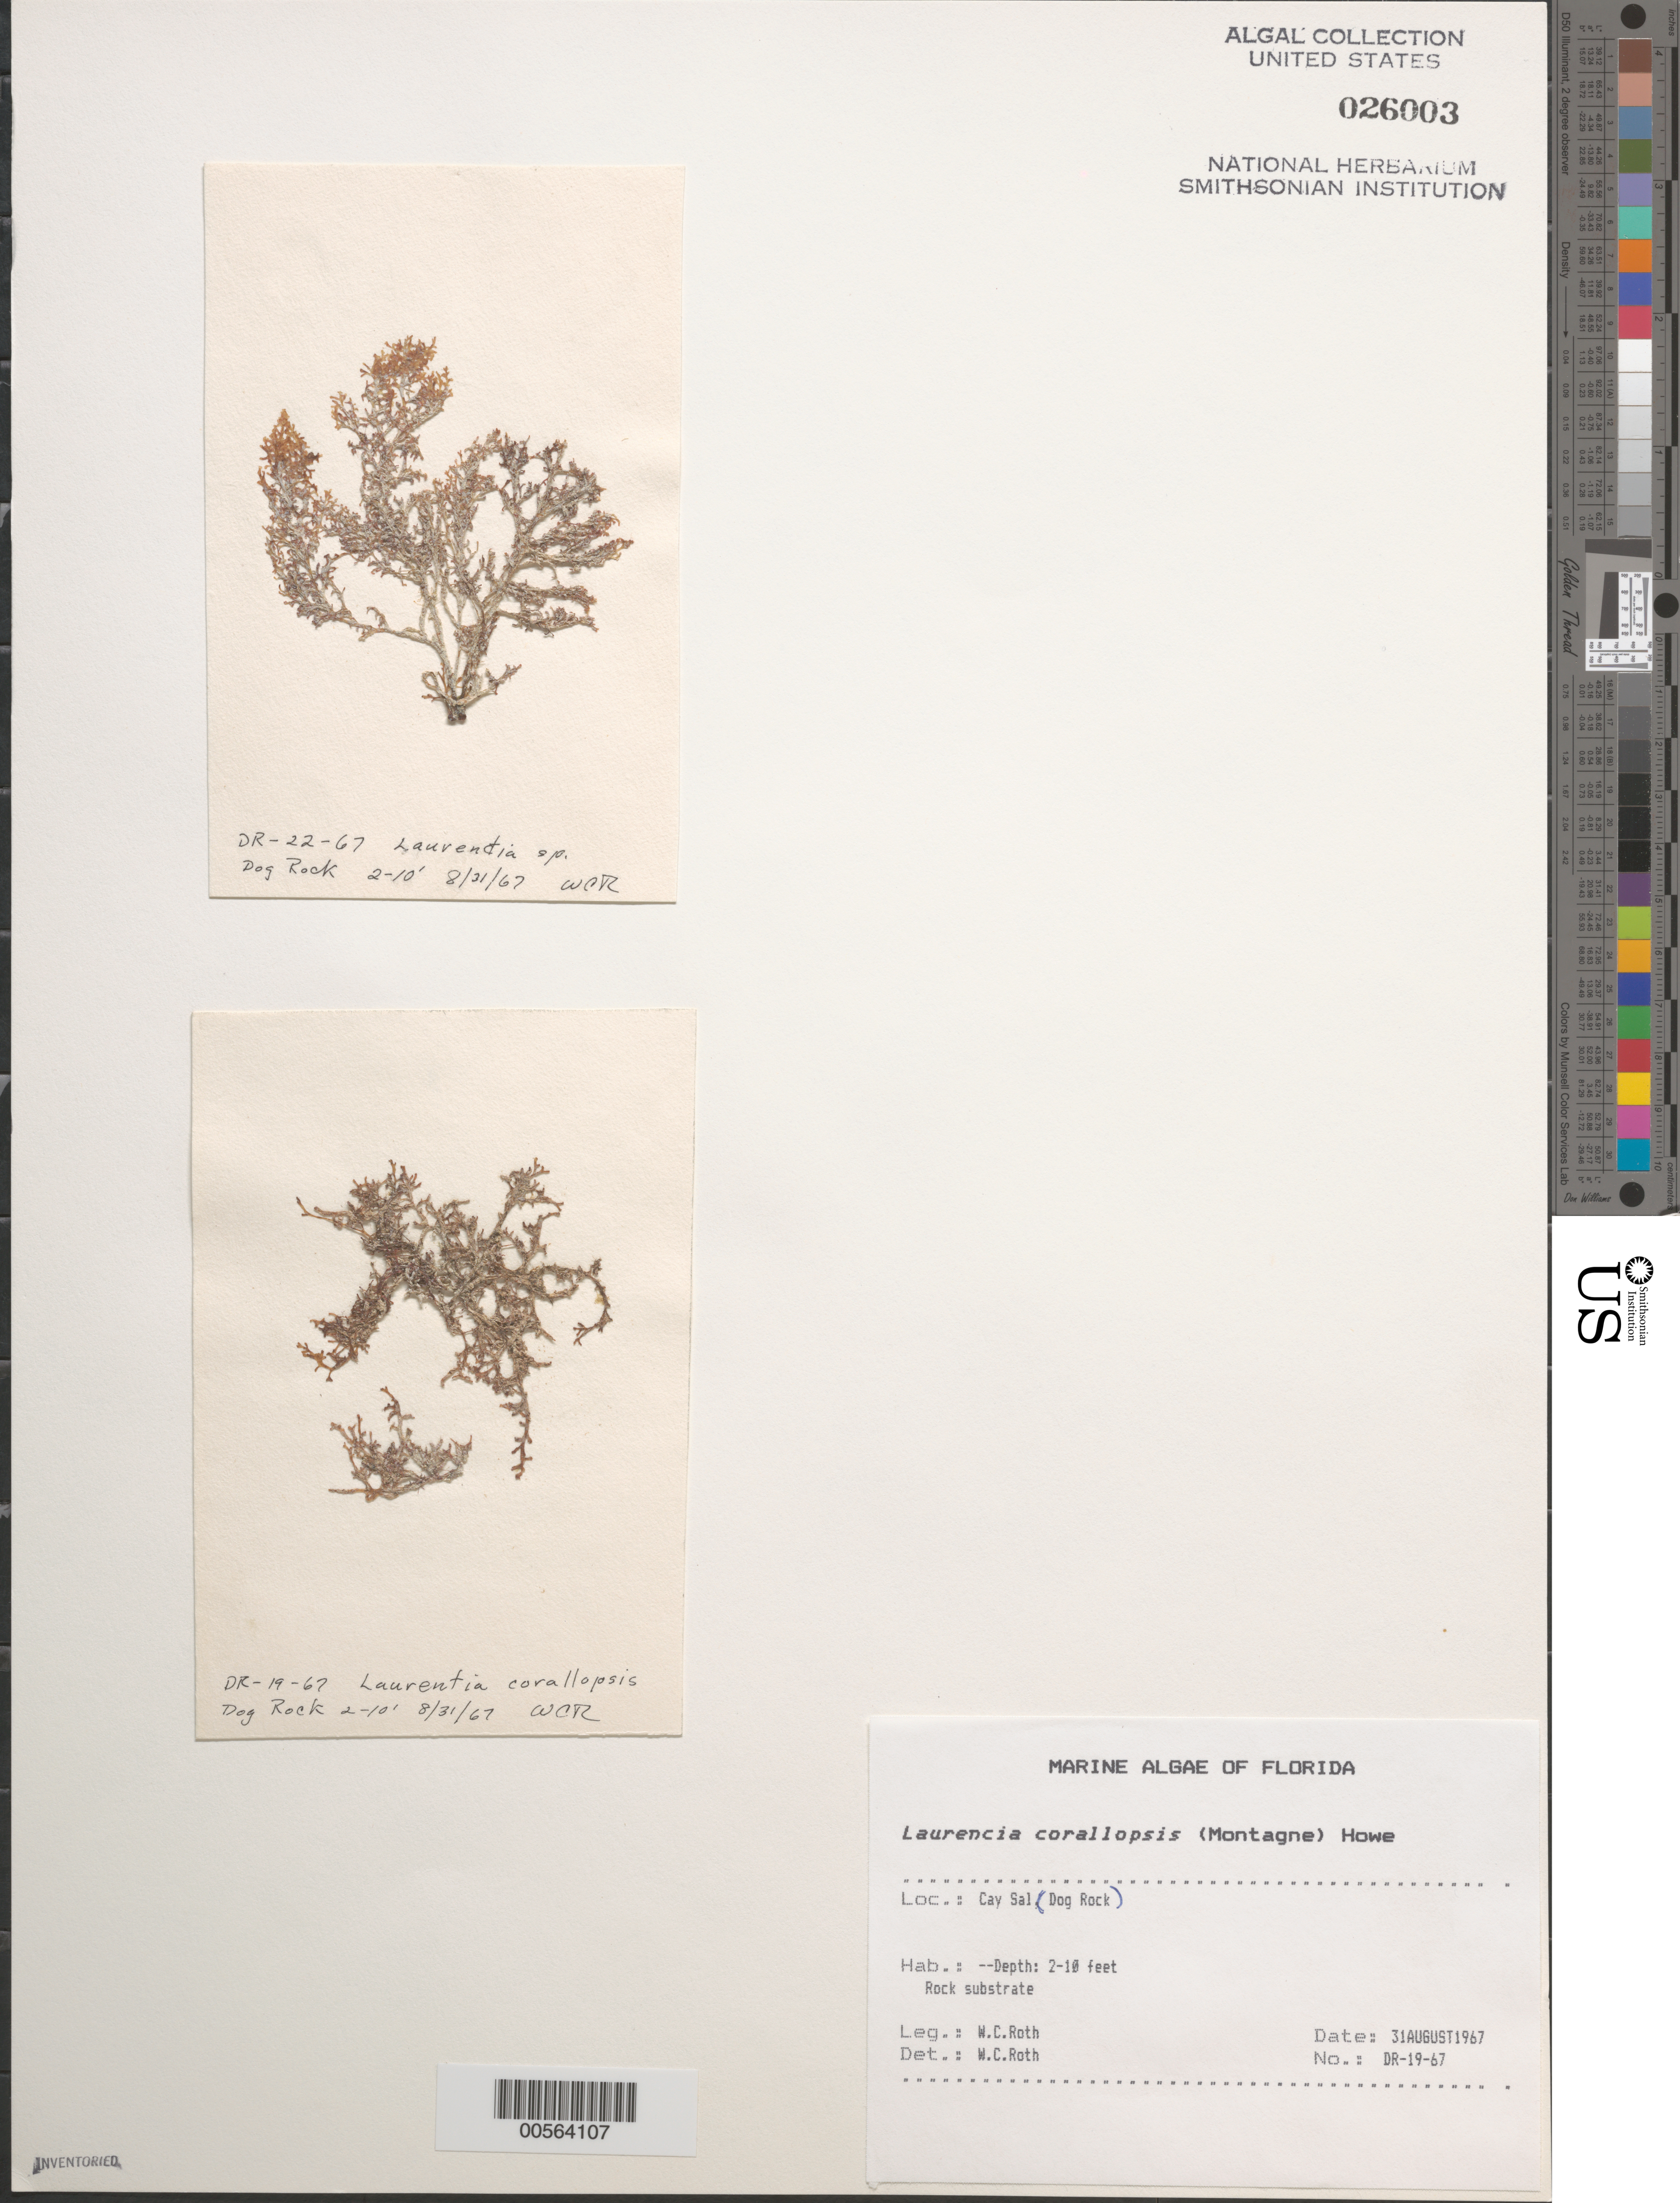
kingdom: Plantae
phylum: Rhodophyta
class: Florideophyceae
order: Ceramiales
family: Rhodomelaceae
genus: Palisada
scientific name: Palisada corallopsis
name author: (Montagne) Sentíes et al.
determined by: Algae name updating Project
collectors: W. C. Roth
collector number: DR-19-67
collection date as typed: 31 Aug 1967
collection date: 1967-08-31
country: United States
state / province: Florida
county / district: Monroe County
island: Cay Sal (Dog Rock)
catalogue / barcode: US 26003